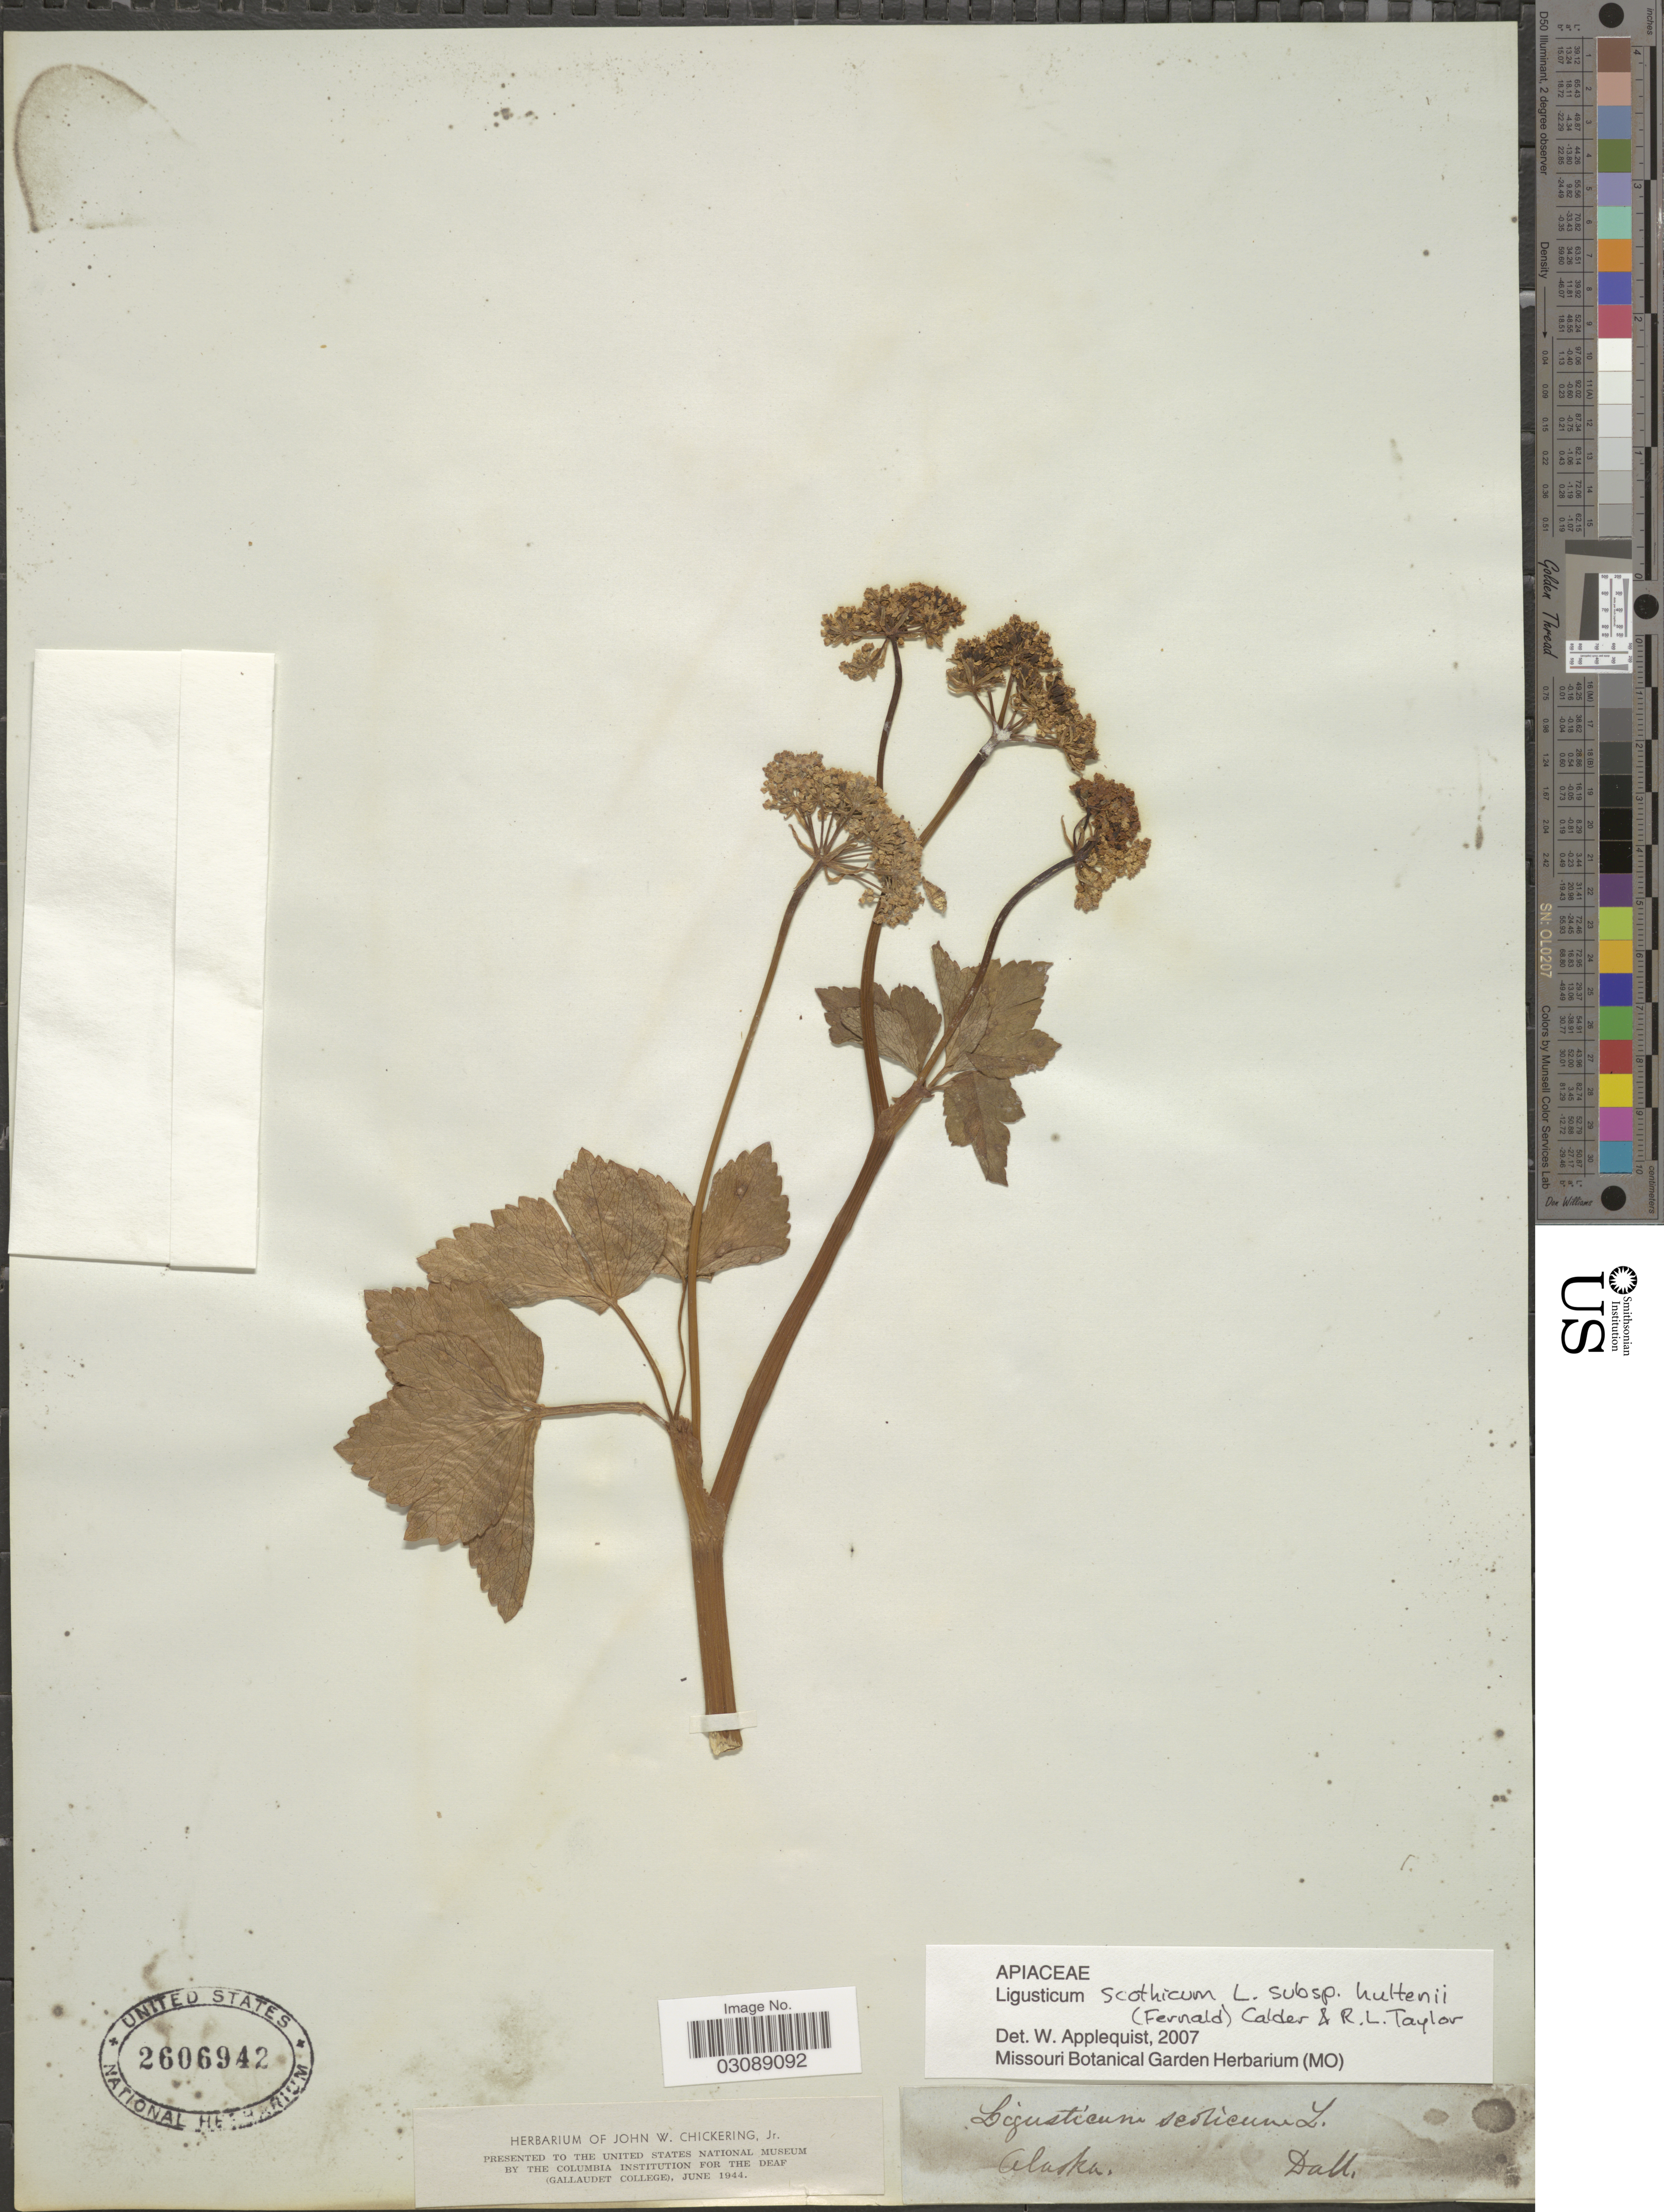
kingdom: Plantae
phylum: Tracheophyta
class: Magnoliopsida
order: Apiales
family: Apiaceae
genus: Ligusticum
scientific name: Ligusticum scoticum subsp. hultenii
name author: (Fernald) Calder & Roy L. Taylor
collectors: -. Dall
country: United States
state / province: Alaska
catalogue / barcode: US 2606942